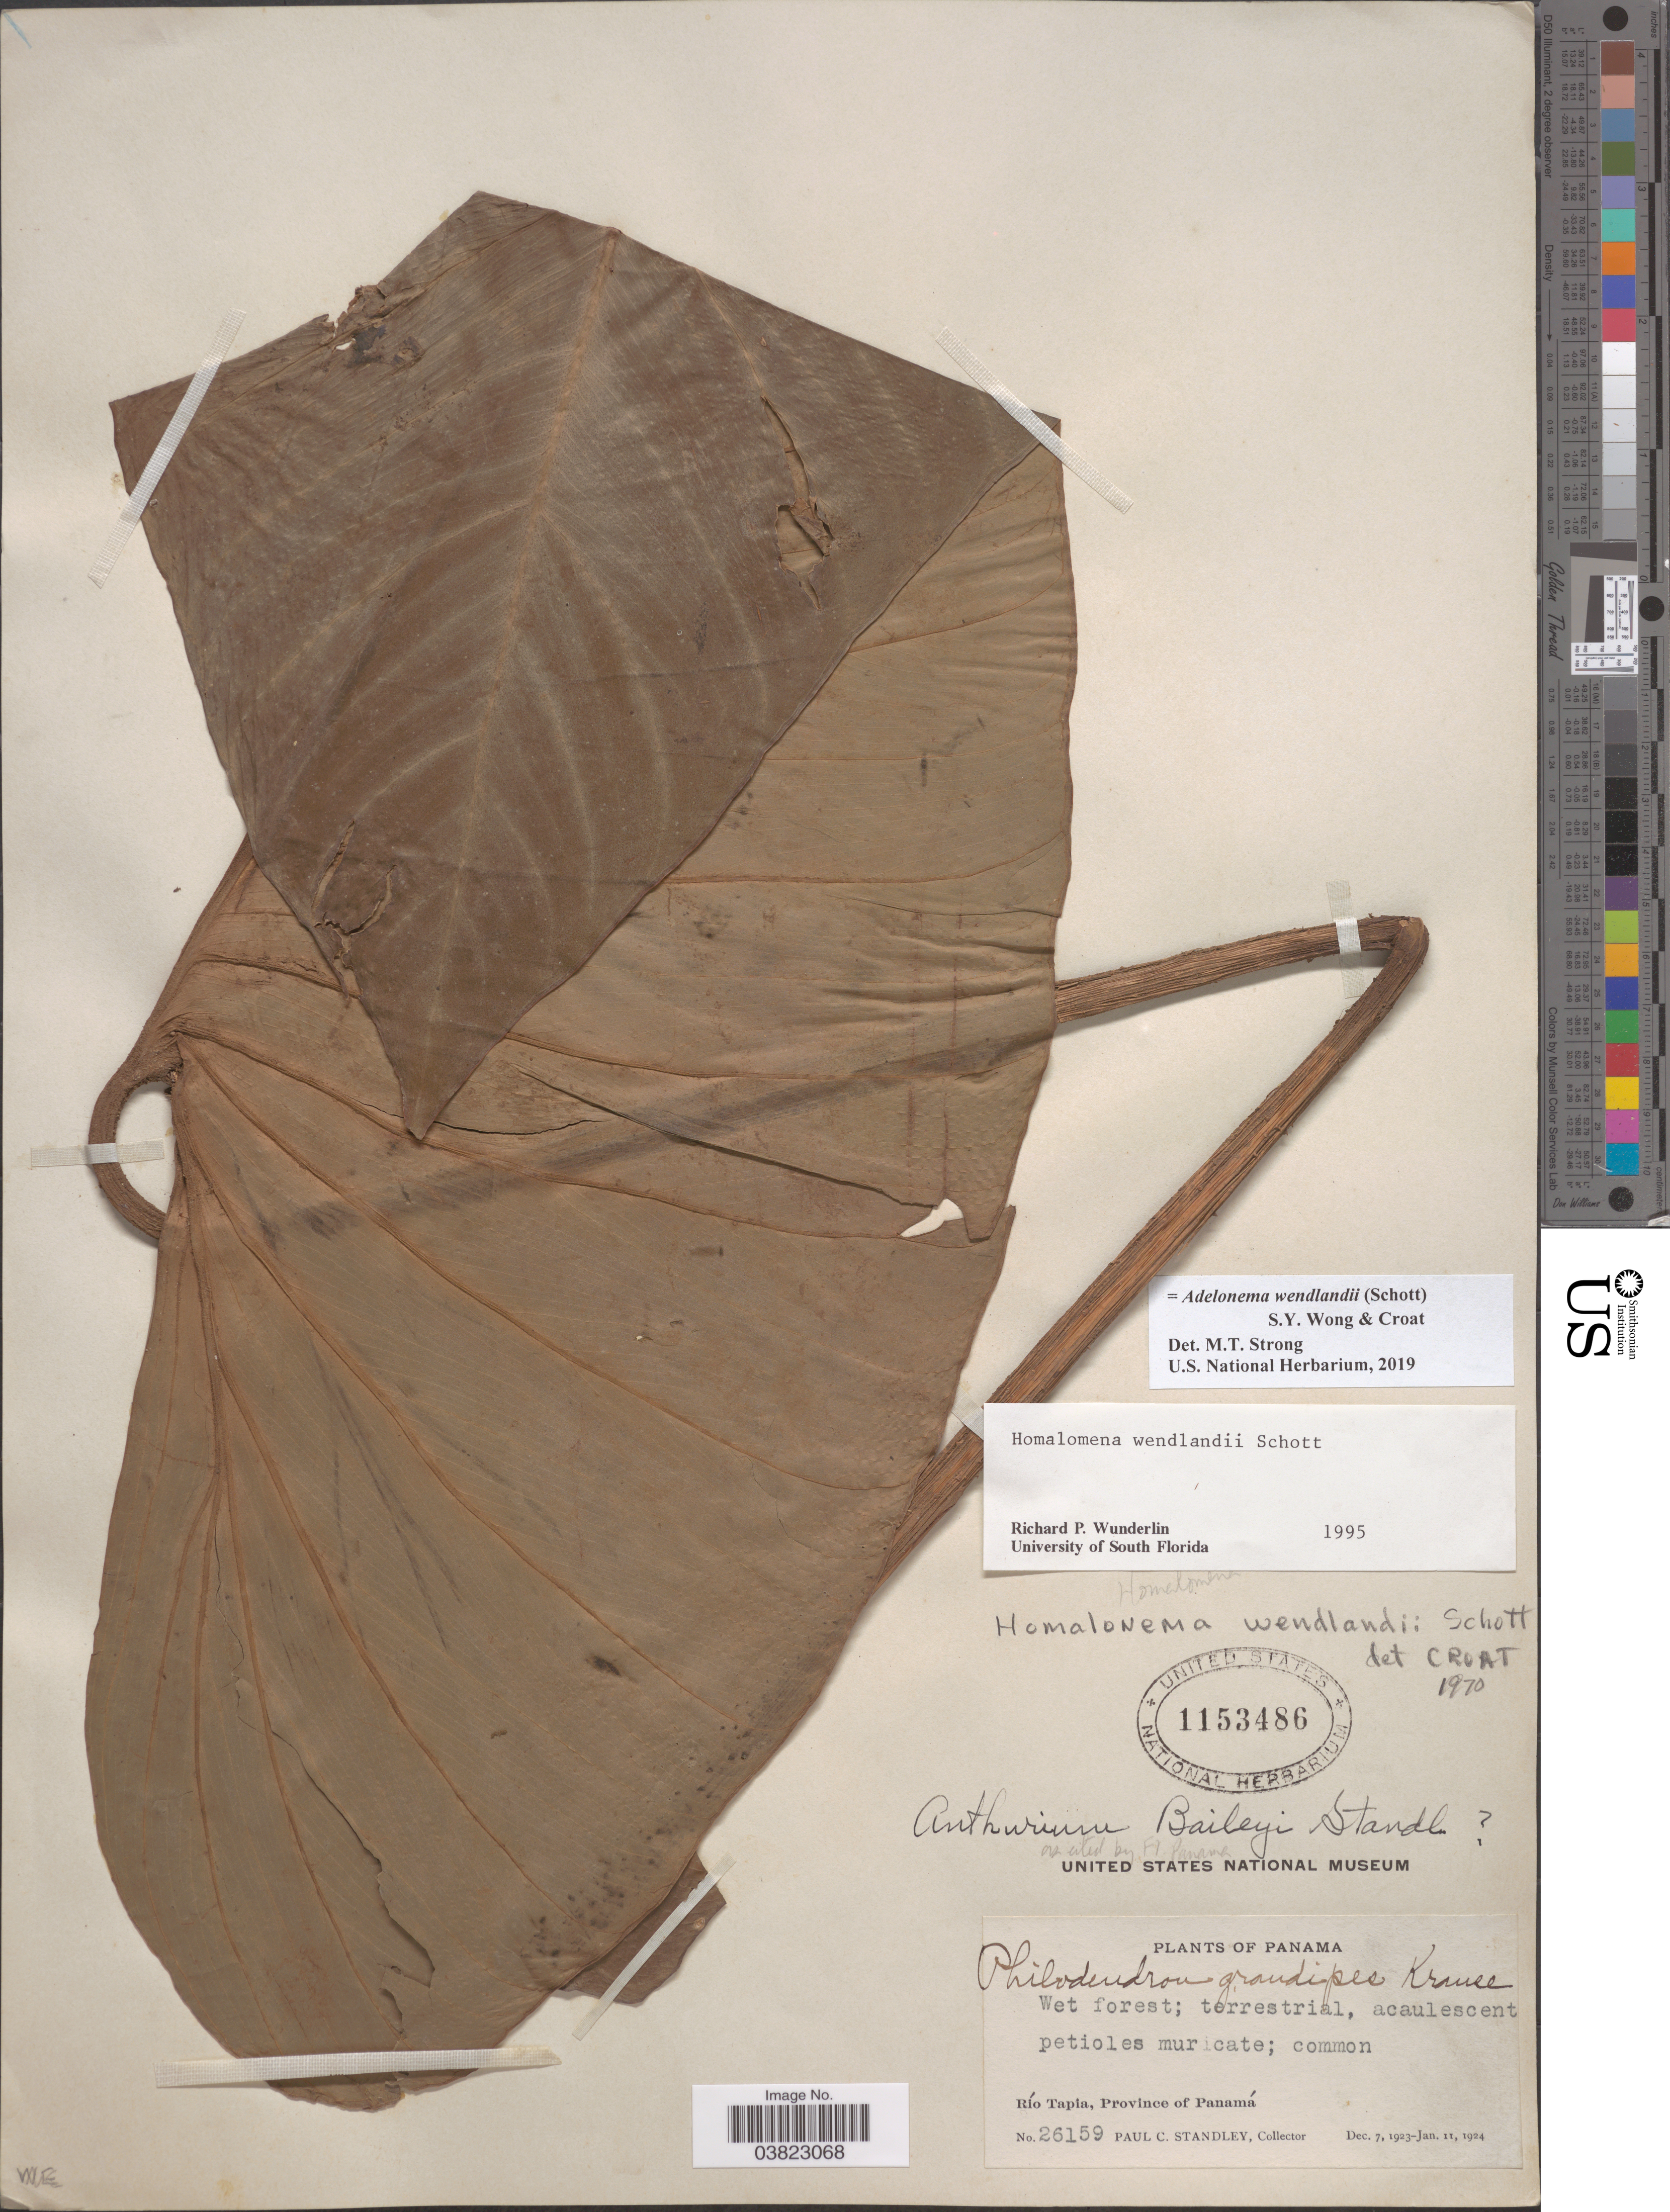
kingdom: Plantae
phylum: Tracheophyta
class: Liliopsida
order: Alismatales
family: Araceae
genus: Homalomena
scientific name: Homalomena wendlandii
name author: Schott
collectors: P. C. Standley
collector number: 26159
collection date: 1923-12-07/1924-01-11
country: Panama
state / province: Panamá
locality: Río Tapia.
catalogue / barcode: US 1153486